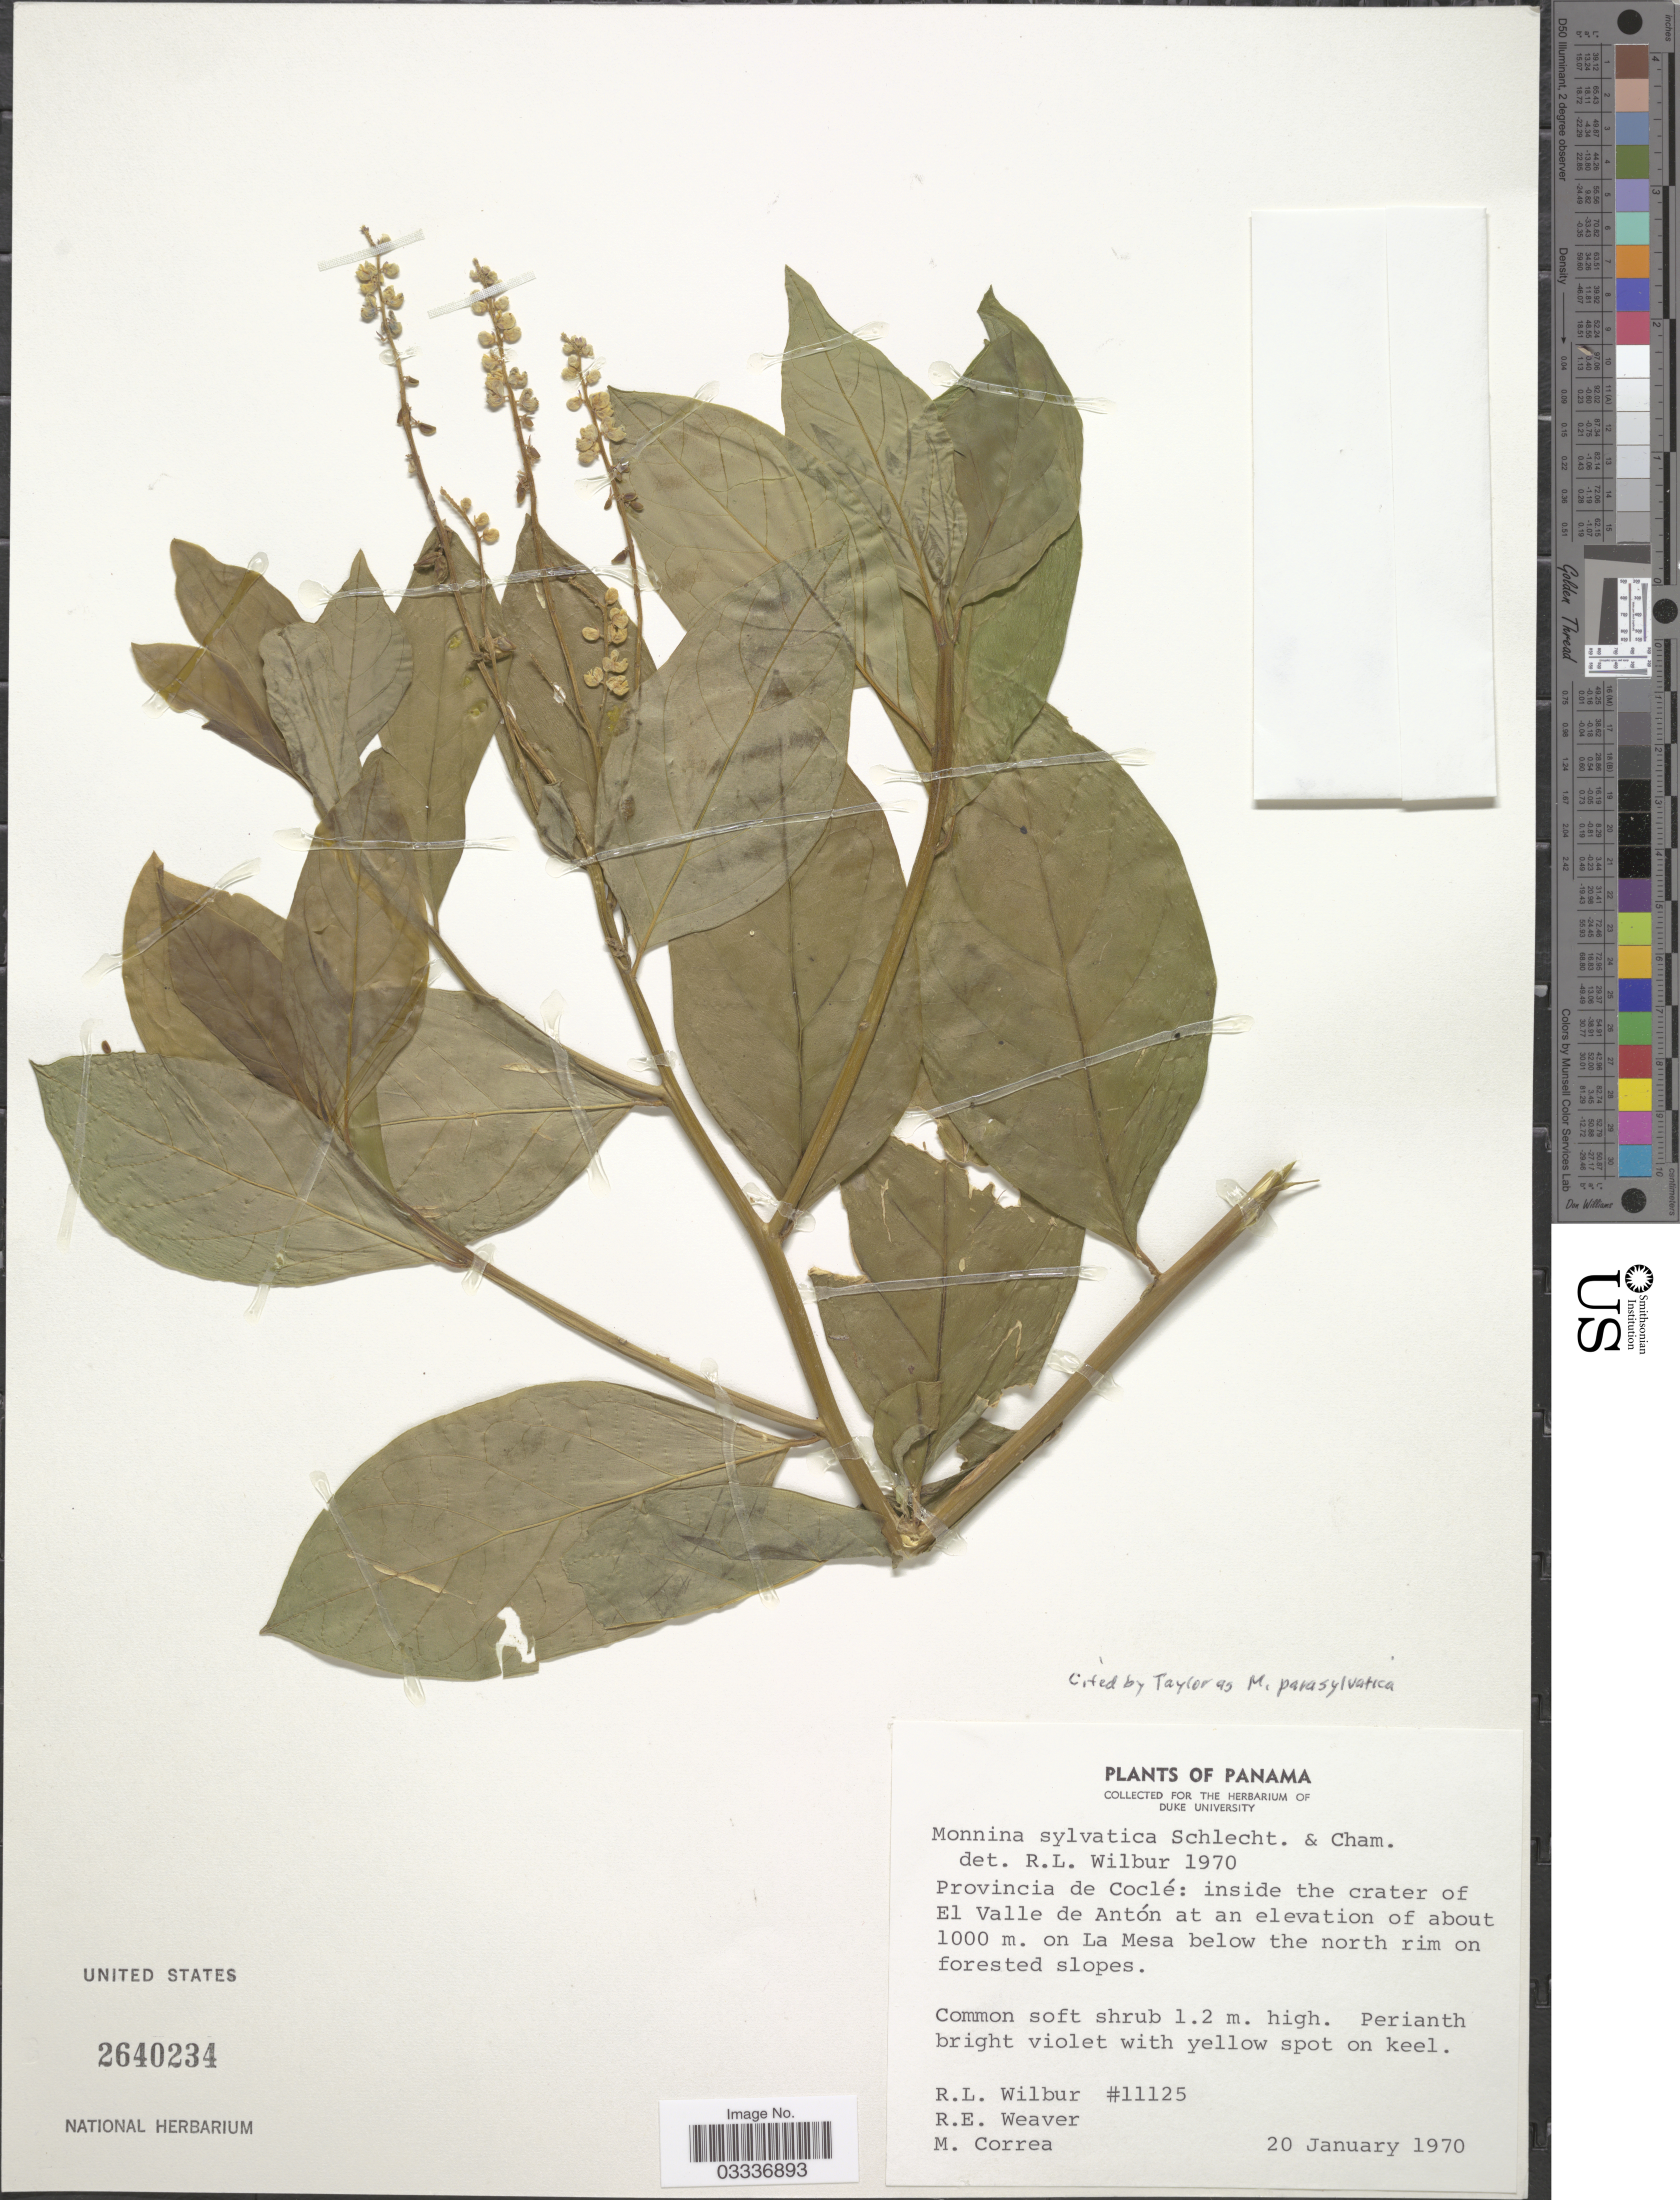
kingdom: Plantae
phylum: Tracheophyta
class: Magnoliopsida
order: Fabales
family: Polygalaceae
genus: Monnina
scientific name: Monnina parasylvatica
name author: C.M. Taylor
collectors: R. L. Wilbur, R. E. Weaver & M. Correa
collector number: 11125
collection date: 1970-01-20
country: Panama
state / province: Coclé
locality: Inside the crater of El Valle de Antón on La Mesa below the north rim on forested slopes.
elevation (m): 1000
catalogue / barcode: US 2640234